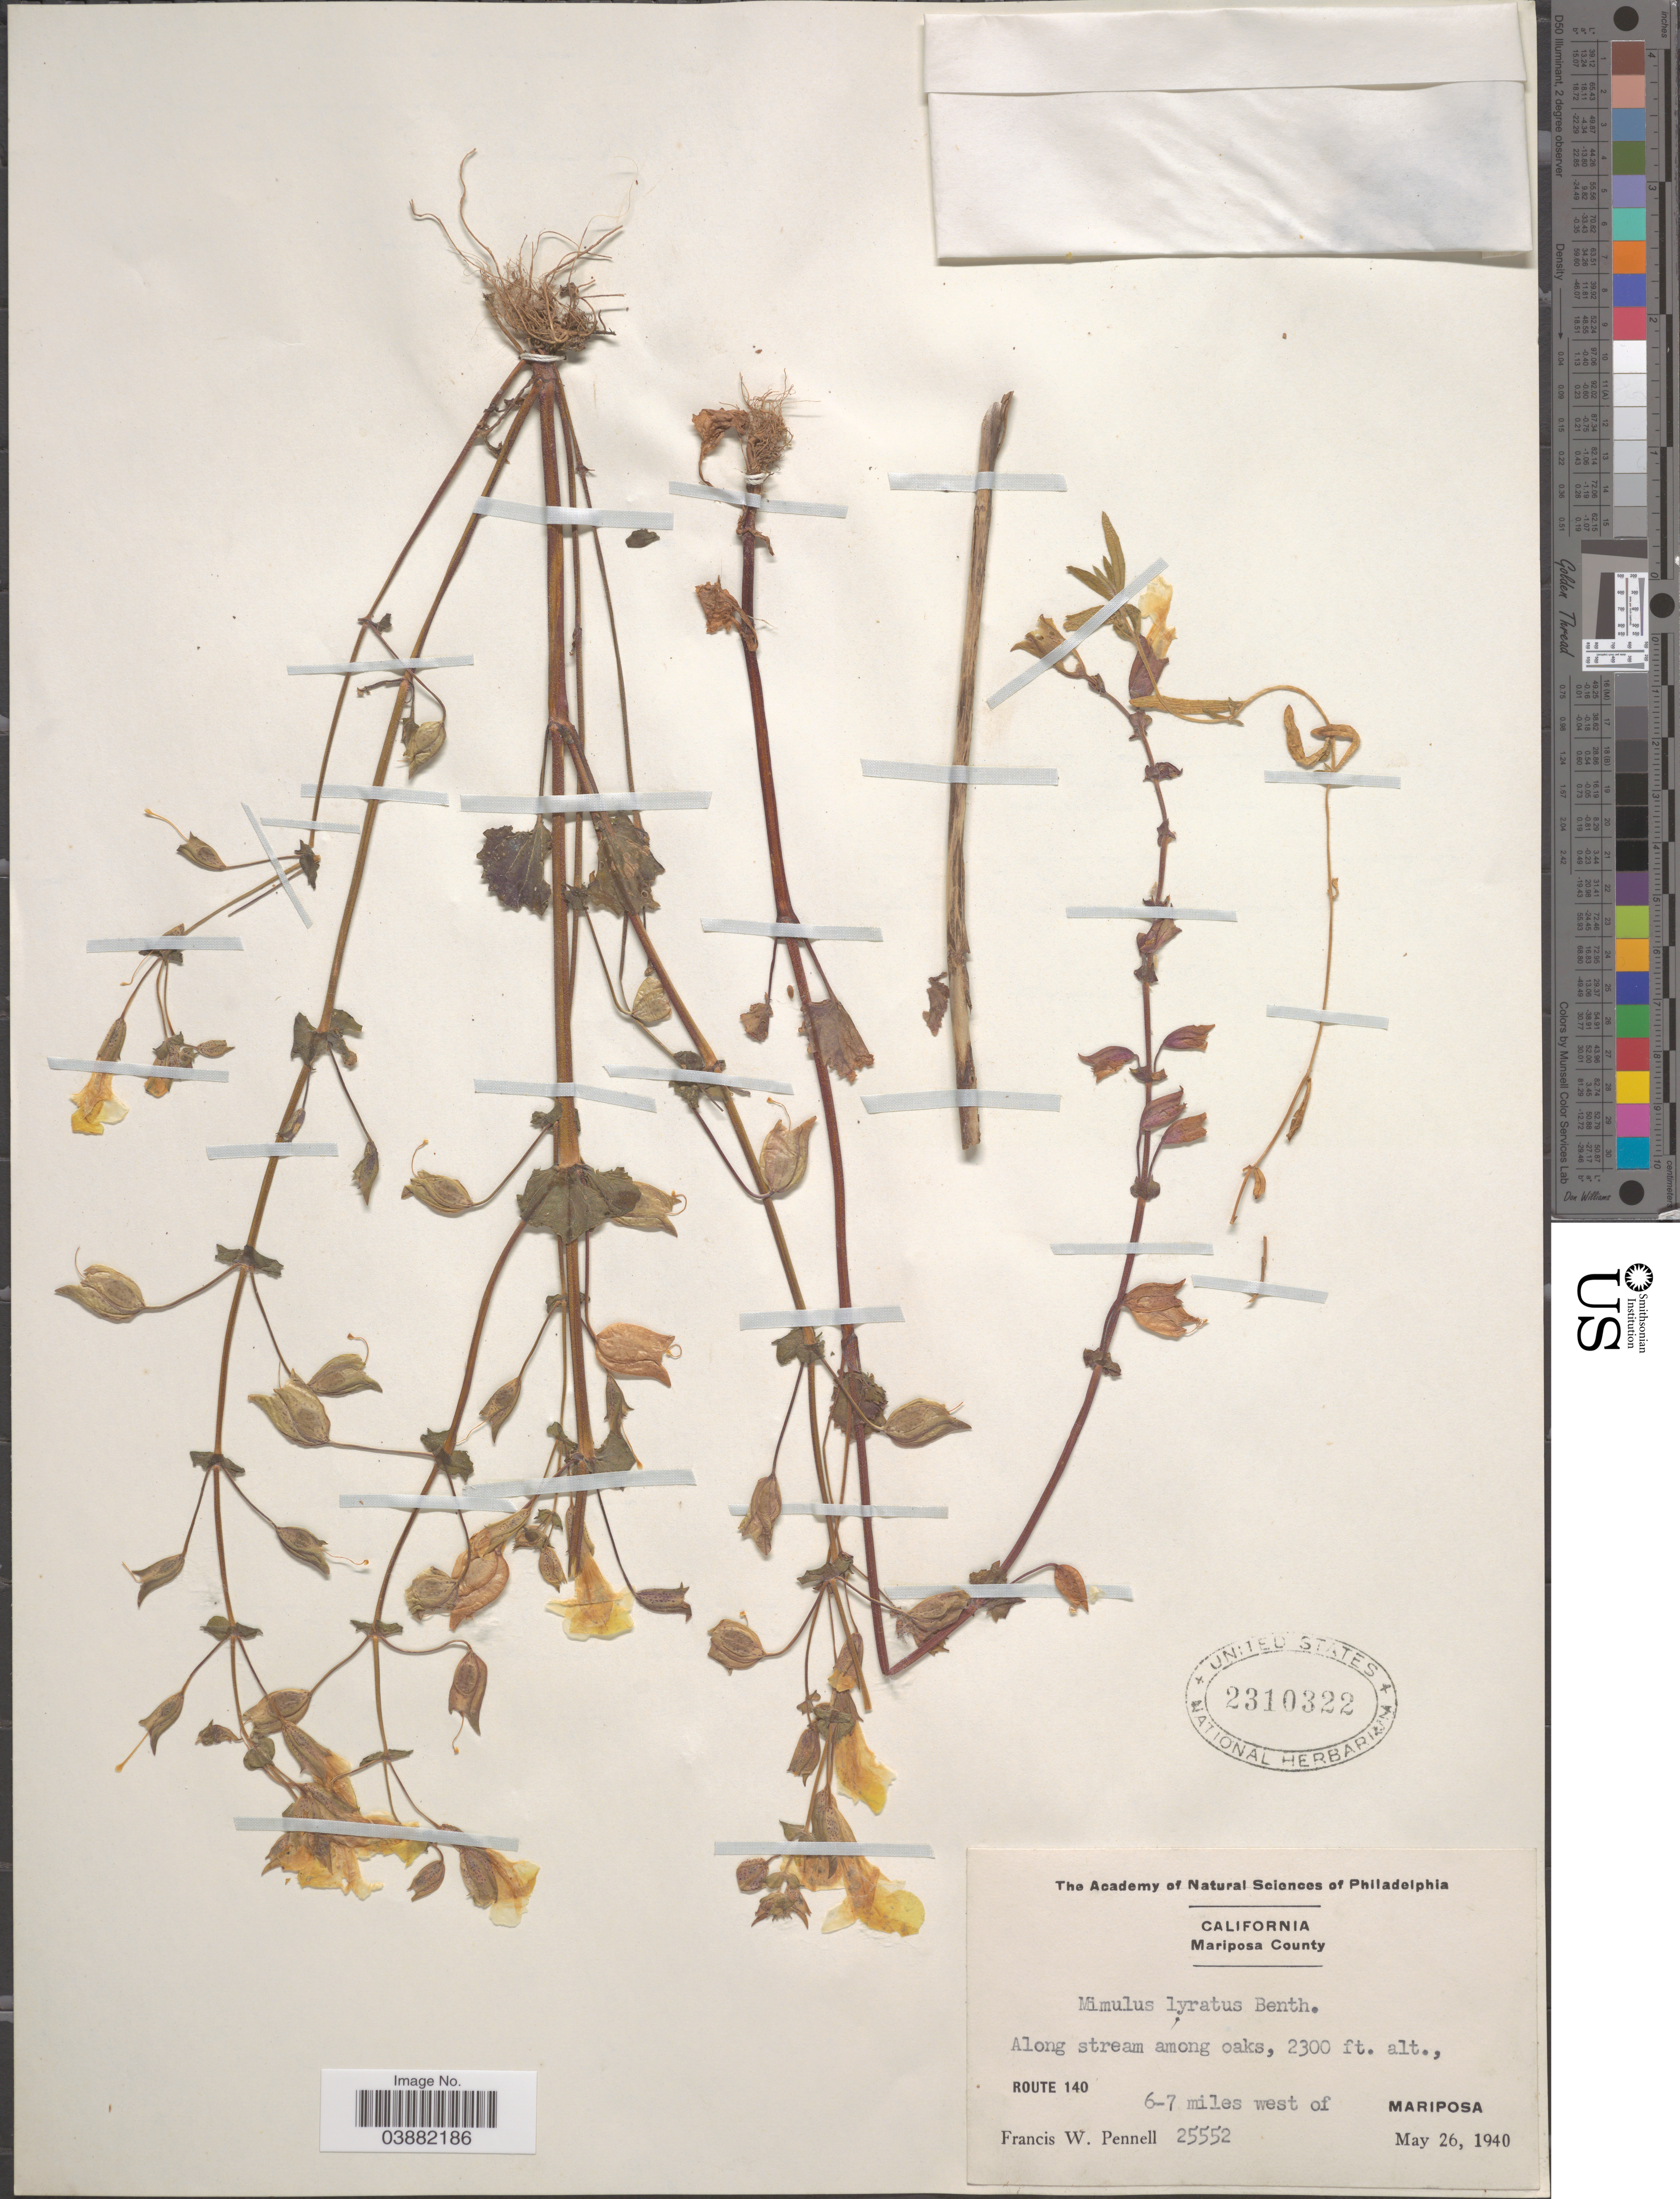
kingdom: Plantae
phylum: Tracheophyta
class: Magnoliopsida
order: Lamiales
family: Phrymaceae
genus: Mimulus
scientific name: Mimulus lyratus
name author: Benth.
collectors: F. W. Pennell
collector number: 25552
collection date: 1940-05-26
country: United States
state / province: California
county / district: Mariposa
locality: Mariposa County. Route 140. 6-7 miles west of Mariposa.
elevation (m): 701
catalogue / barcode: US 2310322